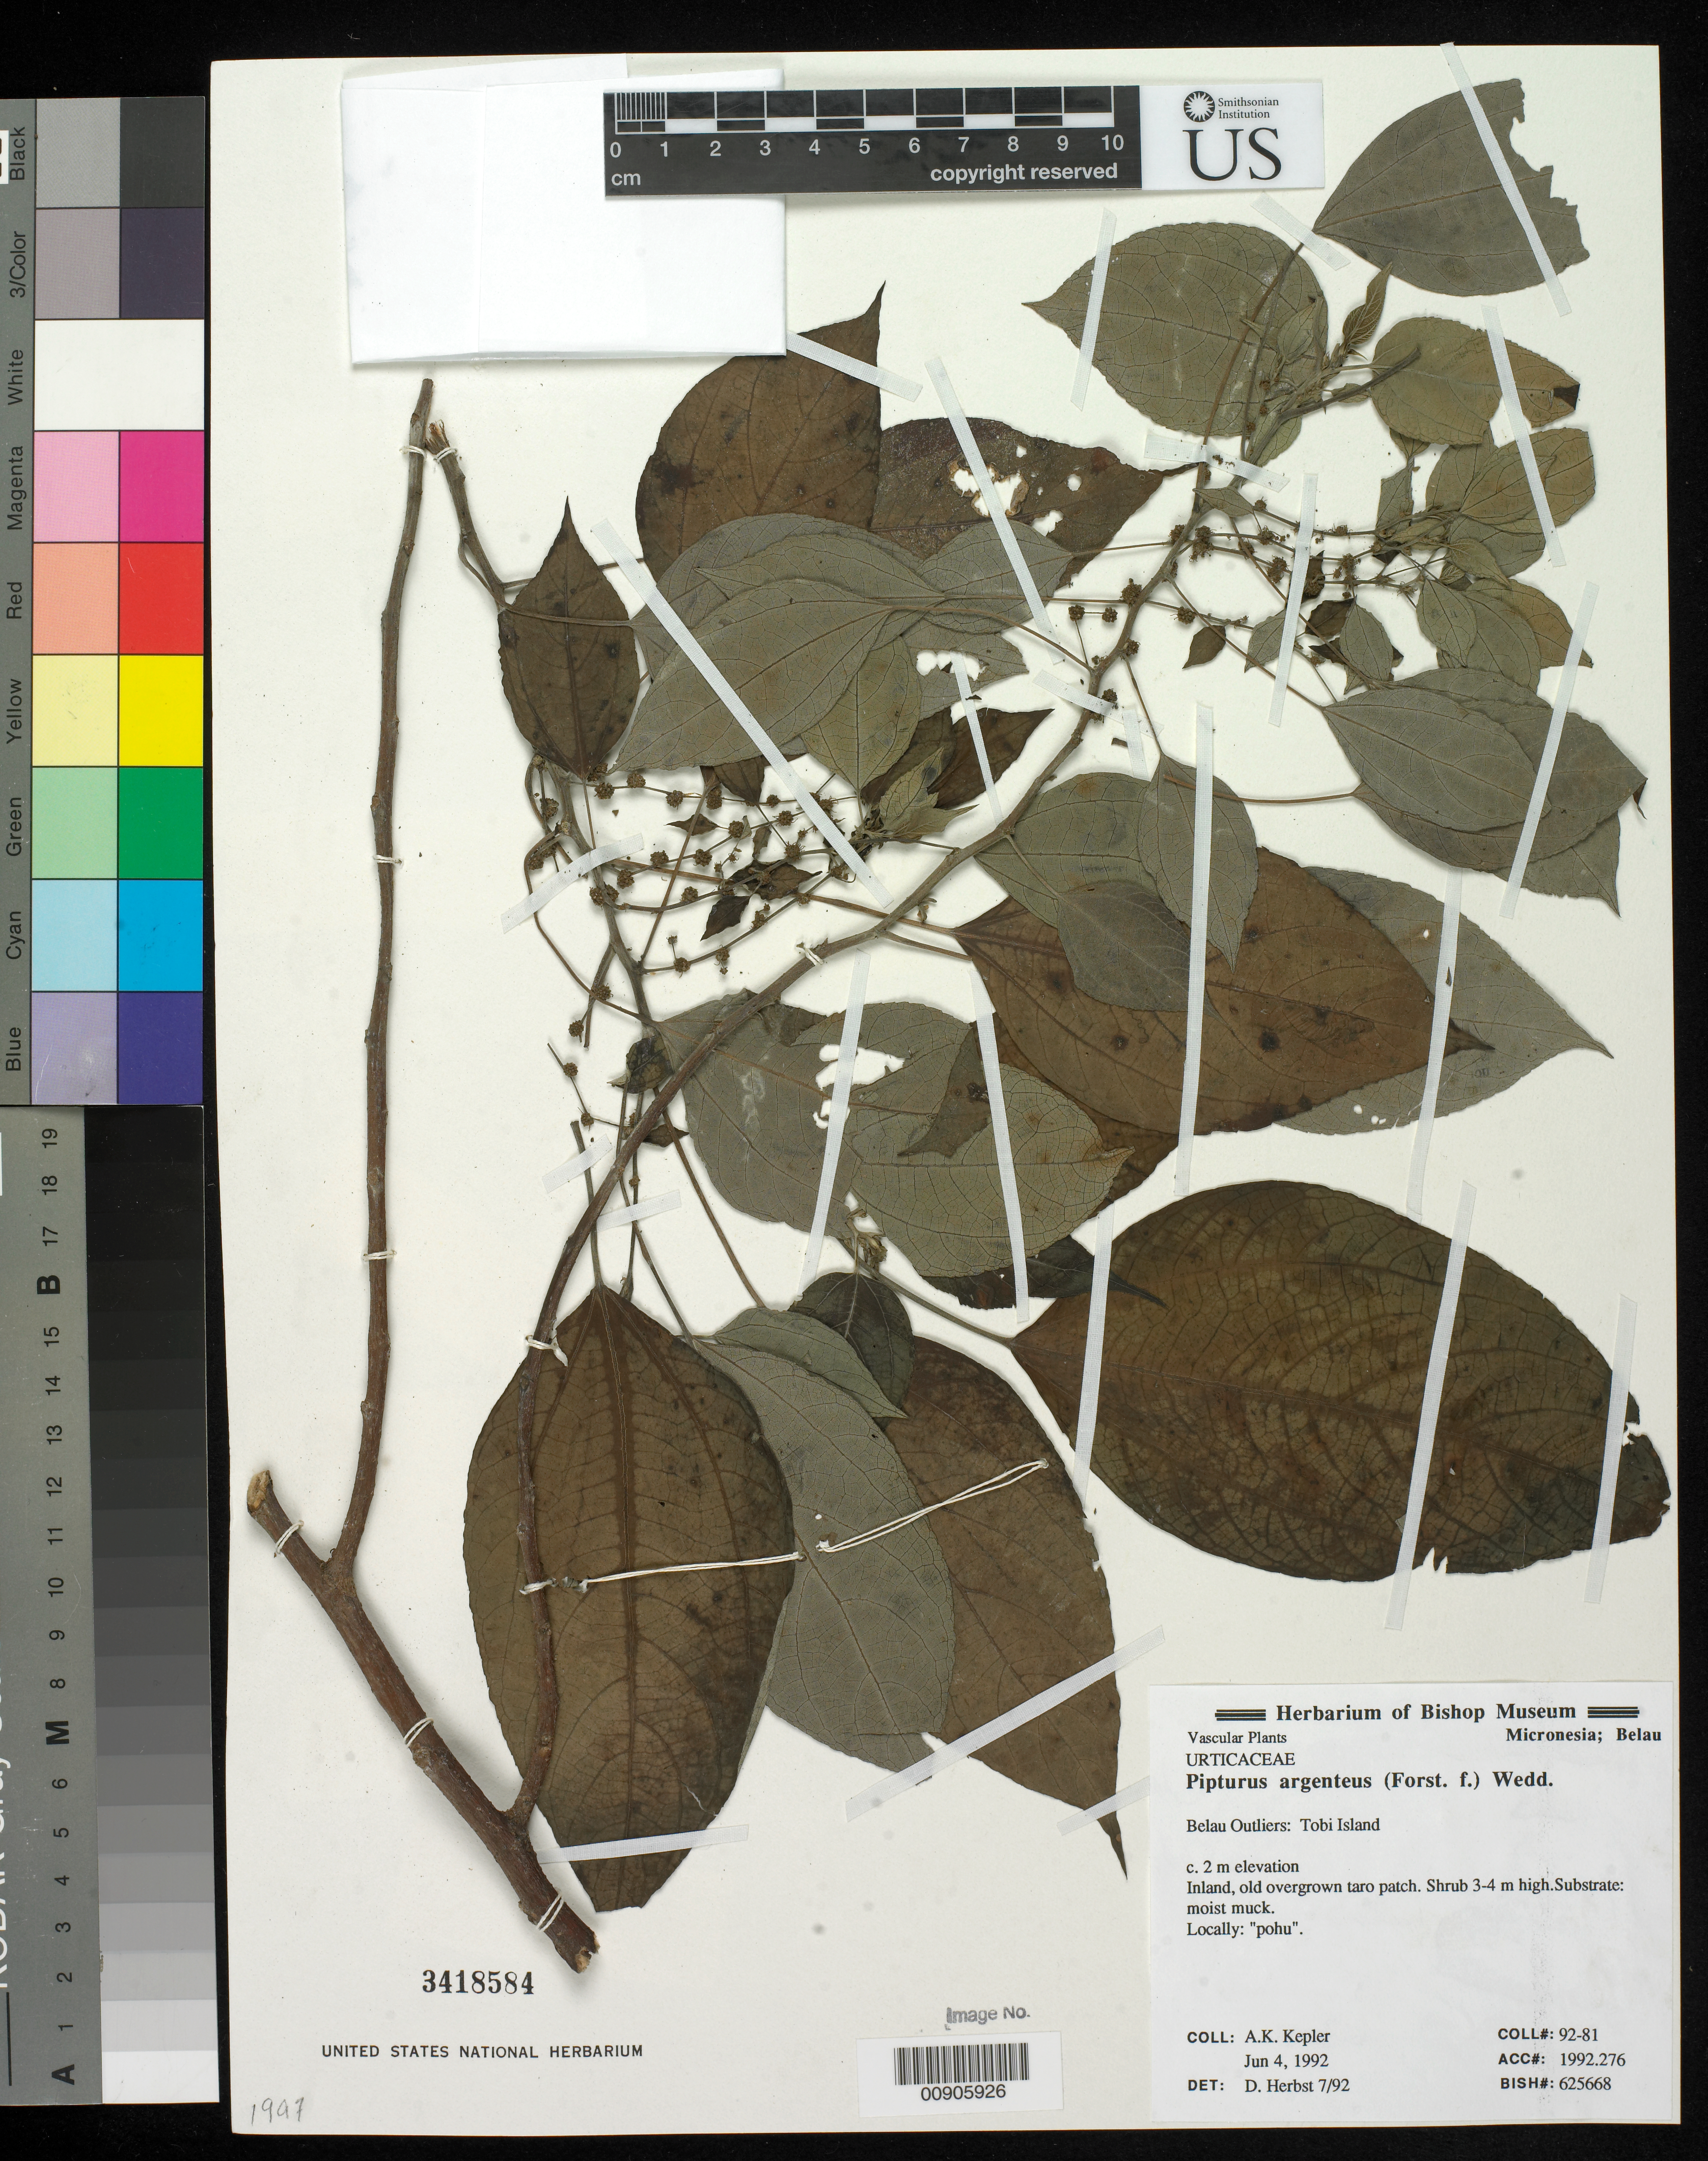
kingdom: Plantae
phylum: Tracheophyta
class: Magnoliopsida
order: Rosales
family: Urticaceae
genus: Pipturus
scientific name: Pipturus argenteus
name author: (G. Forst.) Wedd.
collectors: A. K. Kepler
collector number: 92-81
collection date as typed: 04 Jun 1992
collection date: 1992-06-04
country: Palau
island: Tobi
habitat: Inland, old overgrown taro patch. Substrate: moist muck.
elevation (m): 2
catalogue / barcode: US 905926